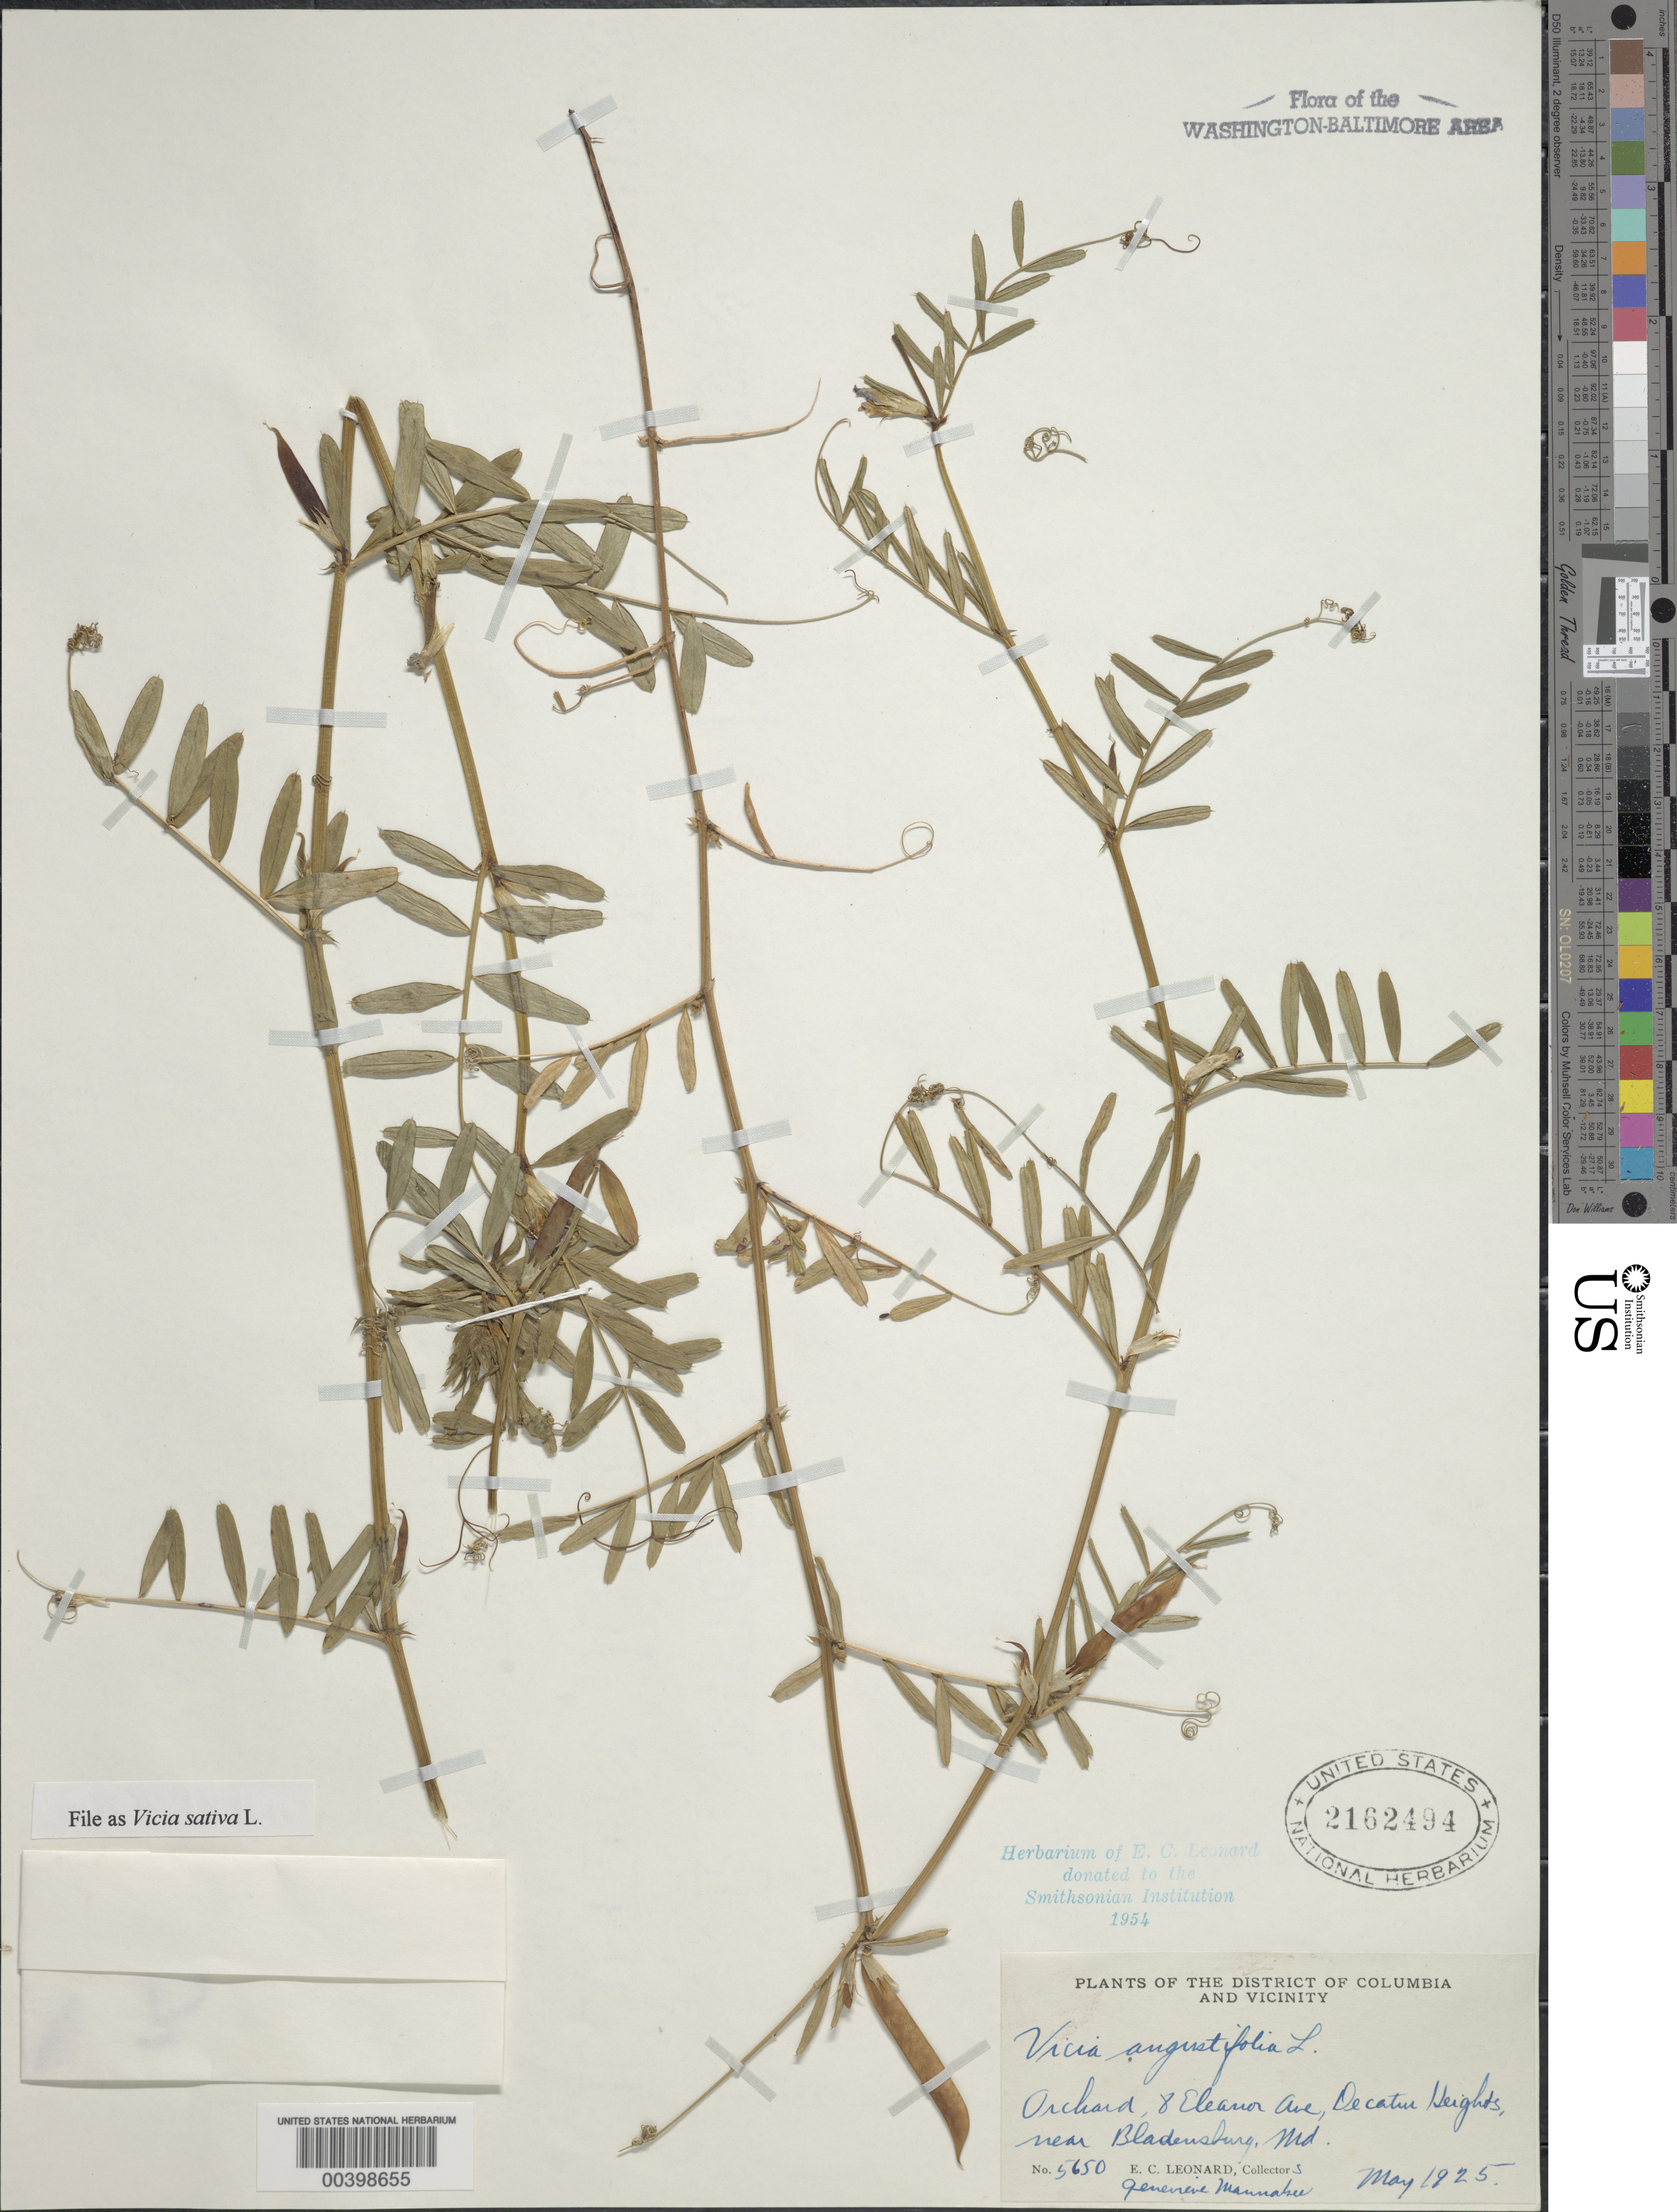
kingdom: Plantae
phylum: Tracheophyta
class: Magnoliopsida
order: Fabales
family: Fabaceae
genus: Vicia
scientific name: Vicia sativa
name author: L.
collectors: E. C. Leonard & G. Mannahee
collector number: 5650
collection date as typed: May 1925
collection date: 1925-05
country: United States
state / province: Maryland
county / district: Prince George's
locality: Decatur Heights, Bladensburg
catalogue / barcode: US 2162494